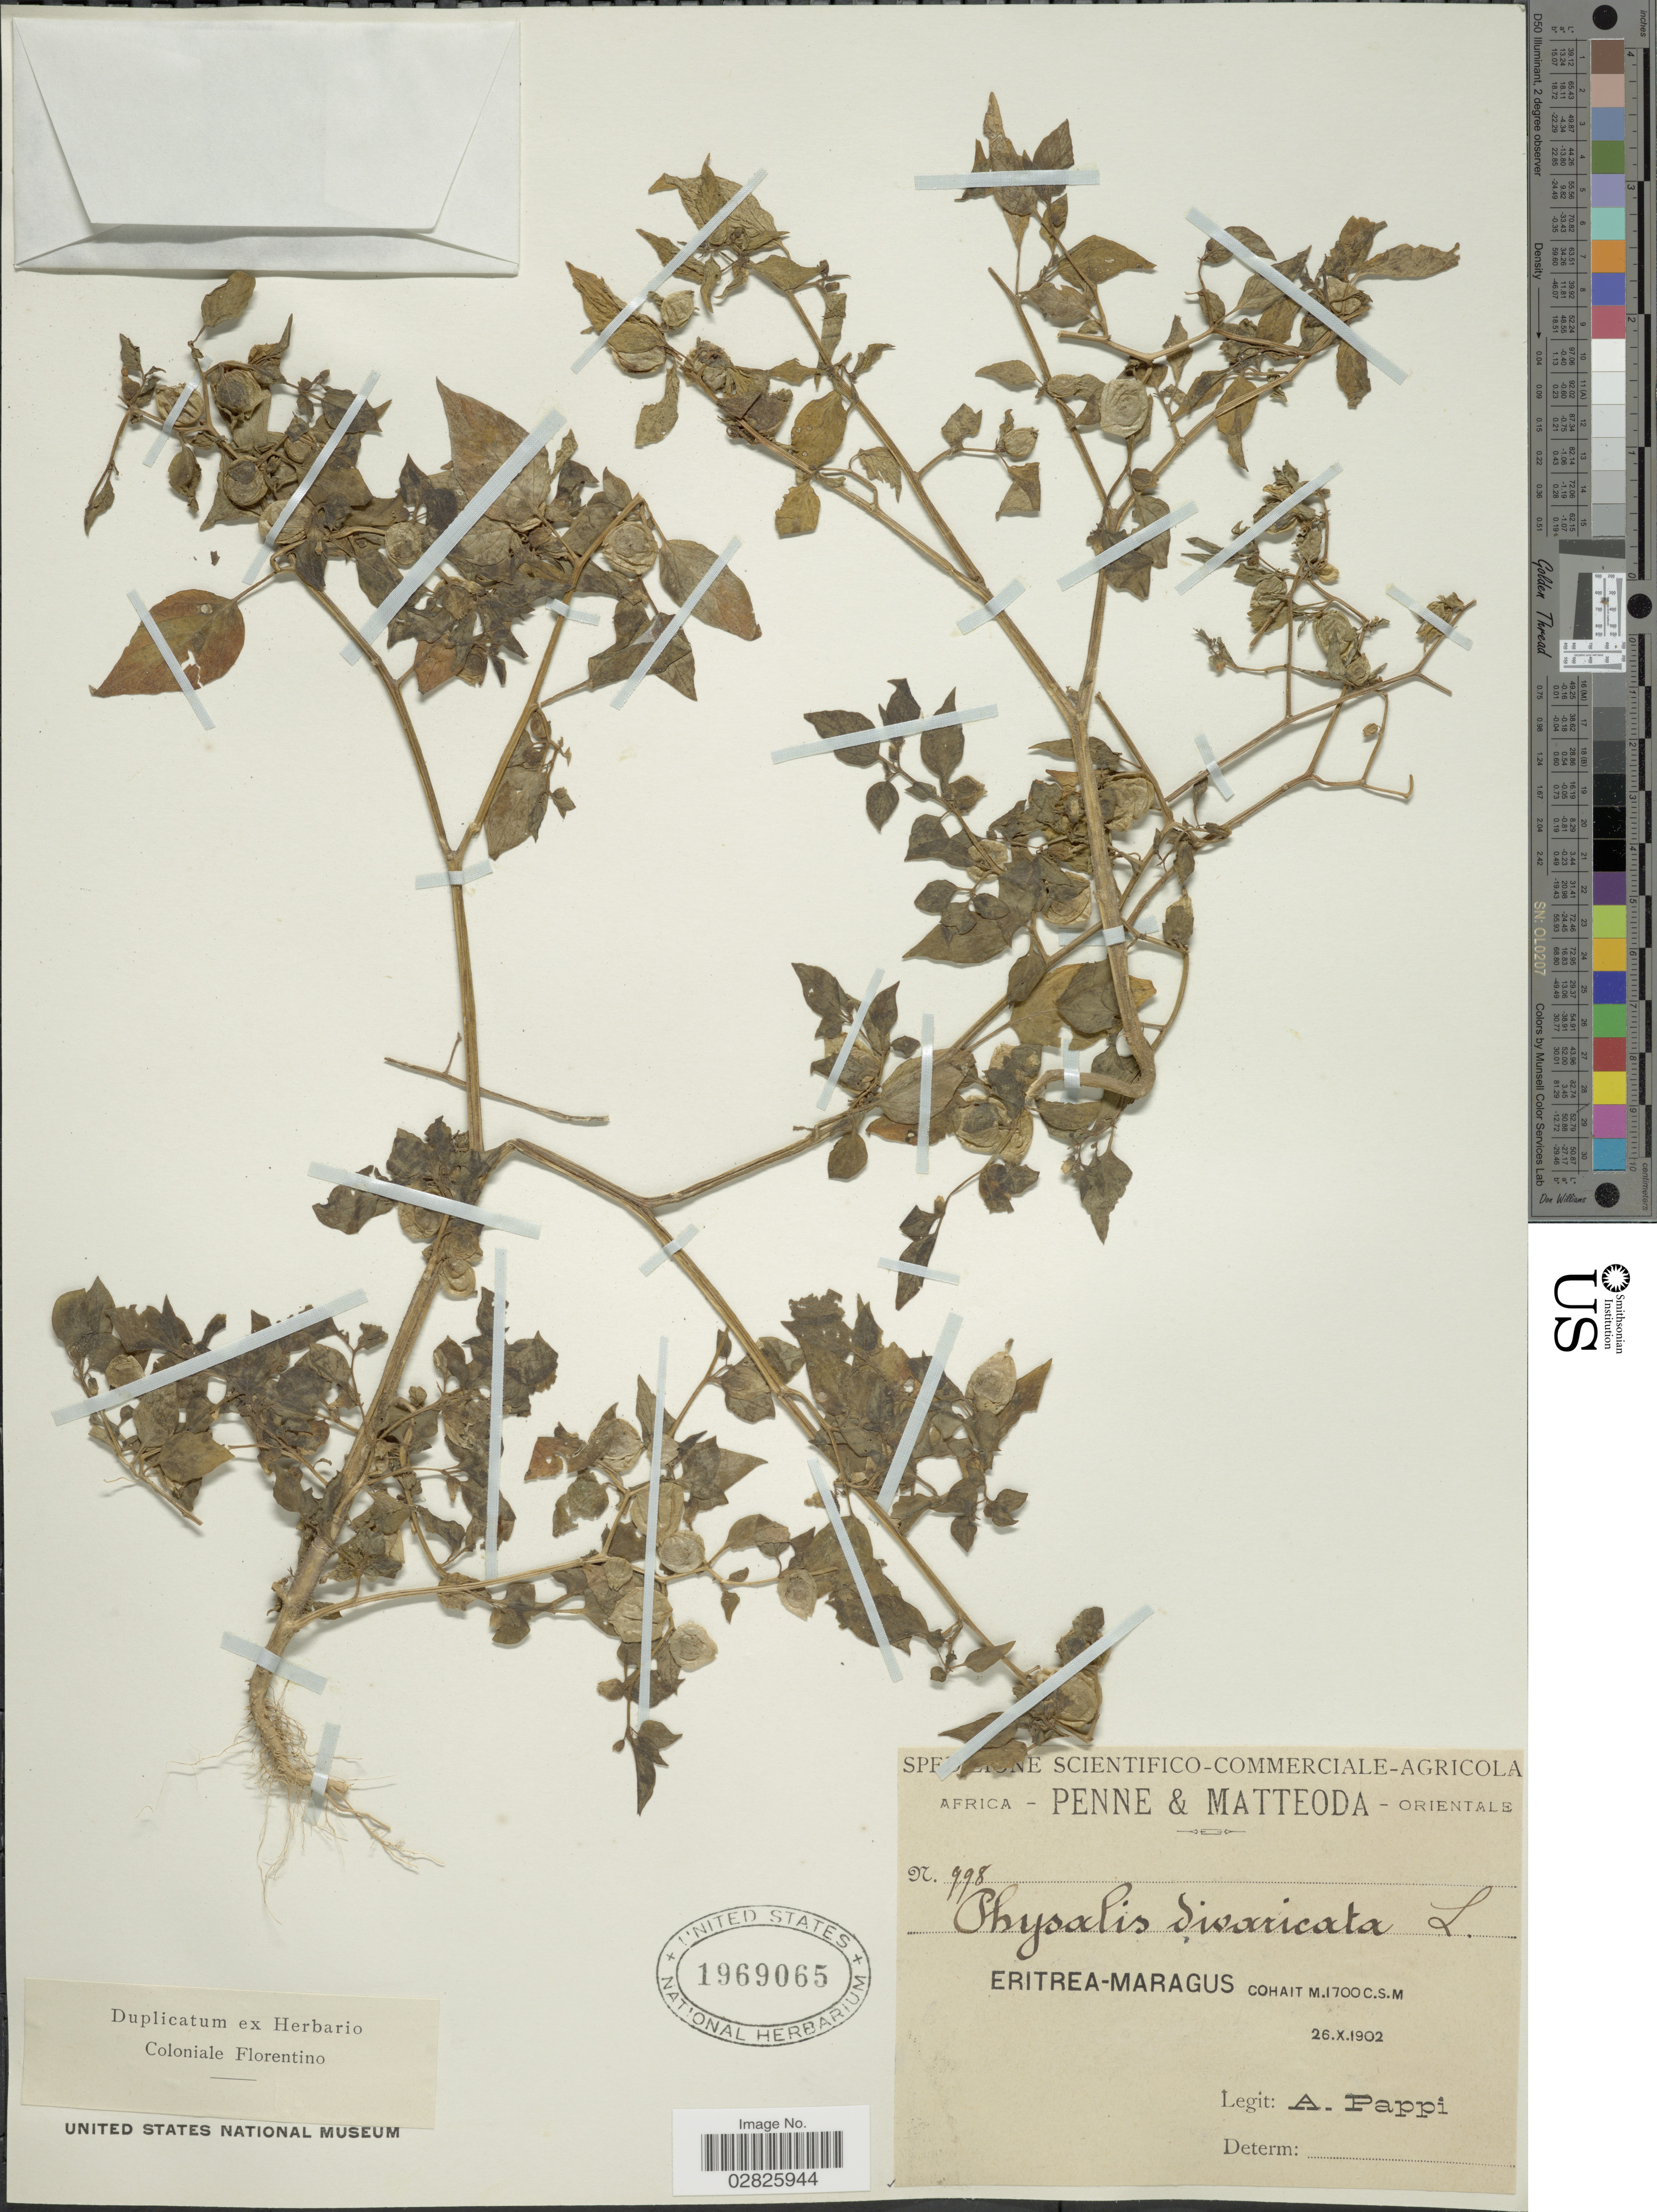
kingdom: Plantae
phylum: Tracheophyta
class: Magnoliopsida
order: Solanales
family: Solanaceae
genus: Physalis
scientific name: Physalis divaricata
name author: D. Don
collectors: A. Pappi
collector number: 998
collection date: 1902-10-26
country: Eritrea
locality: Africa Orientale. Eritrea-Maragus Cohait.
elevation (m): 1700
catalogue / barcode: US 1969065